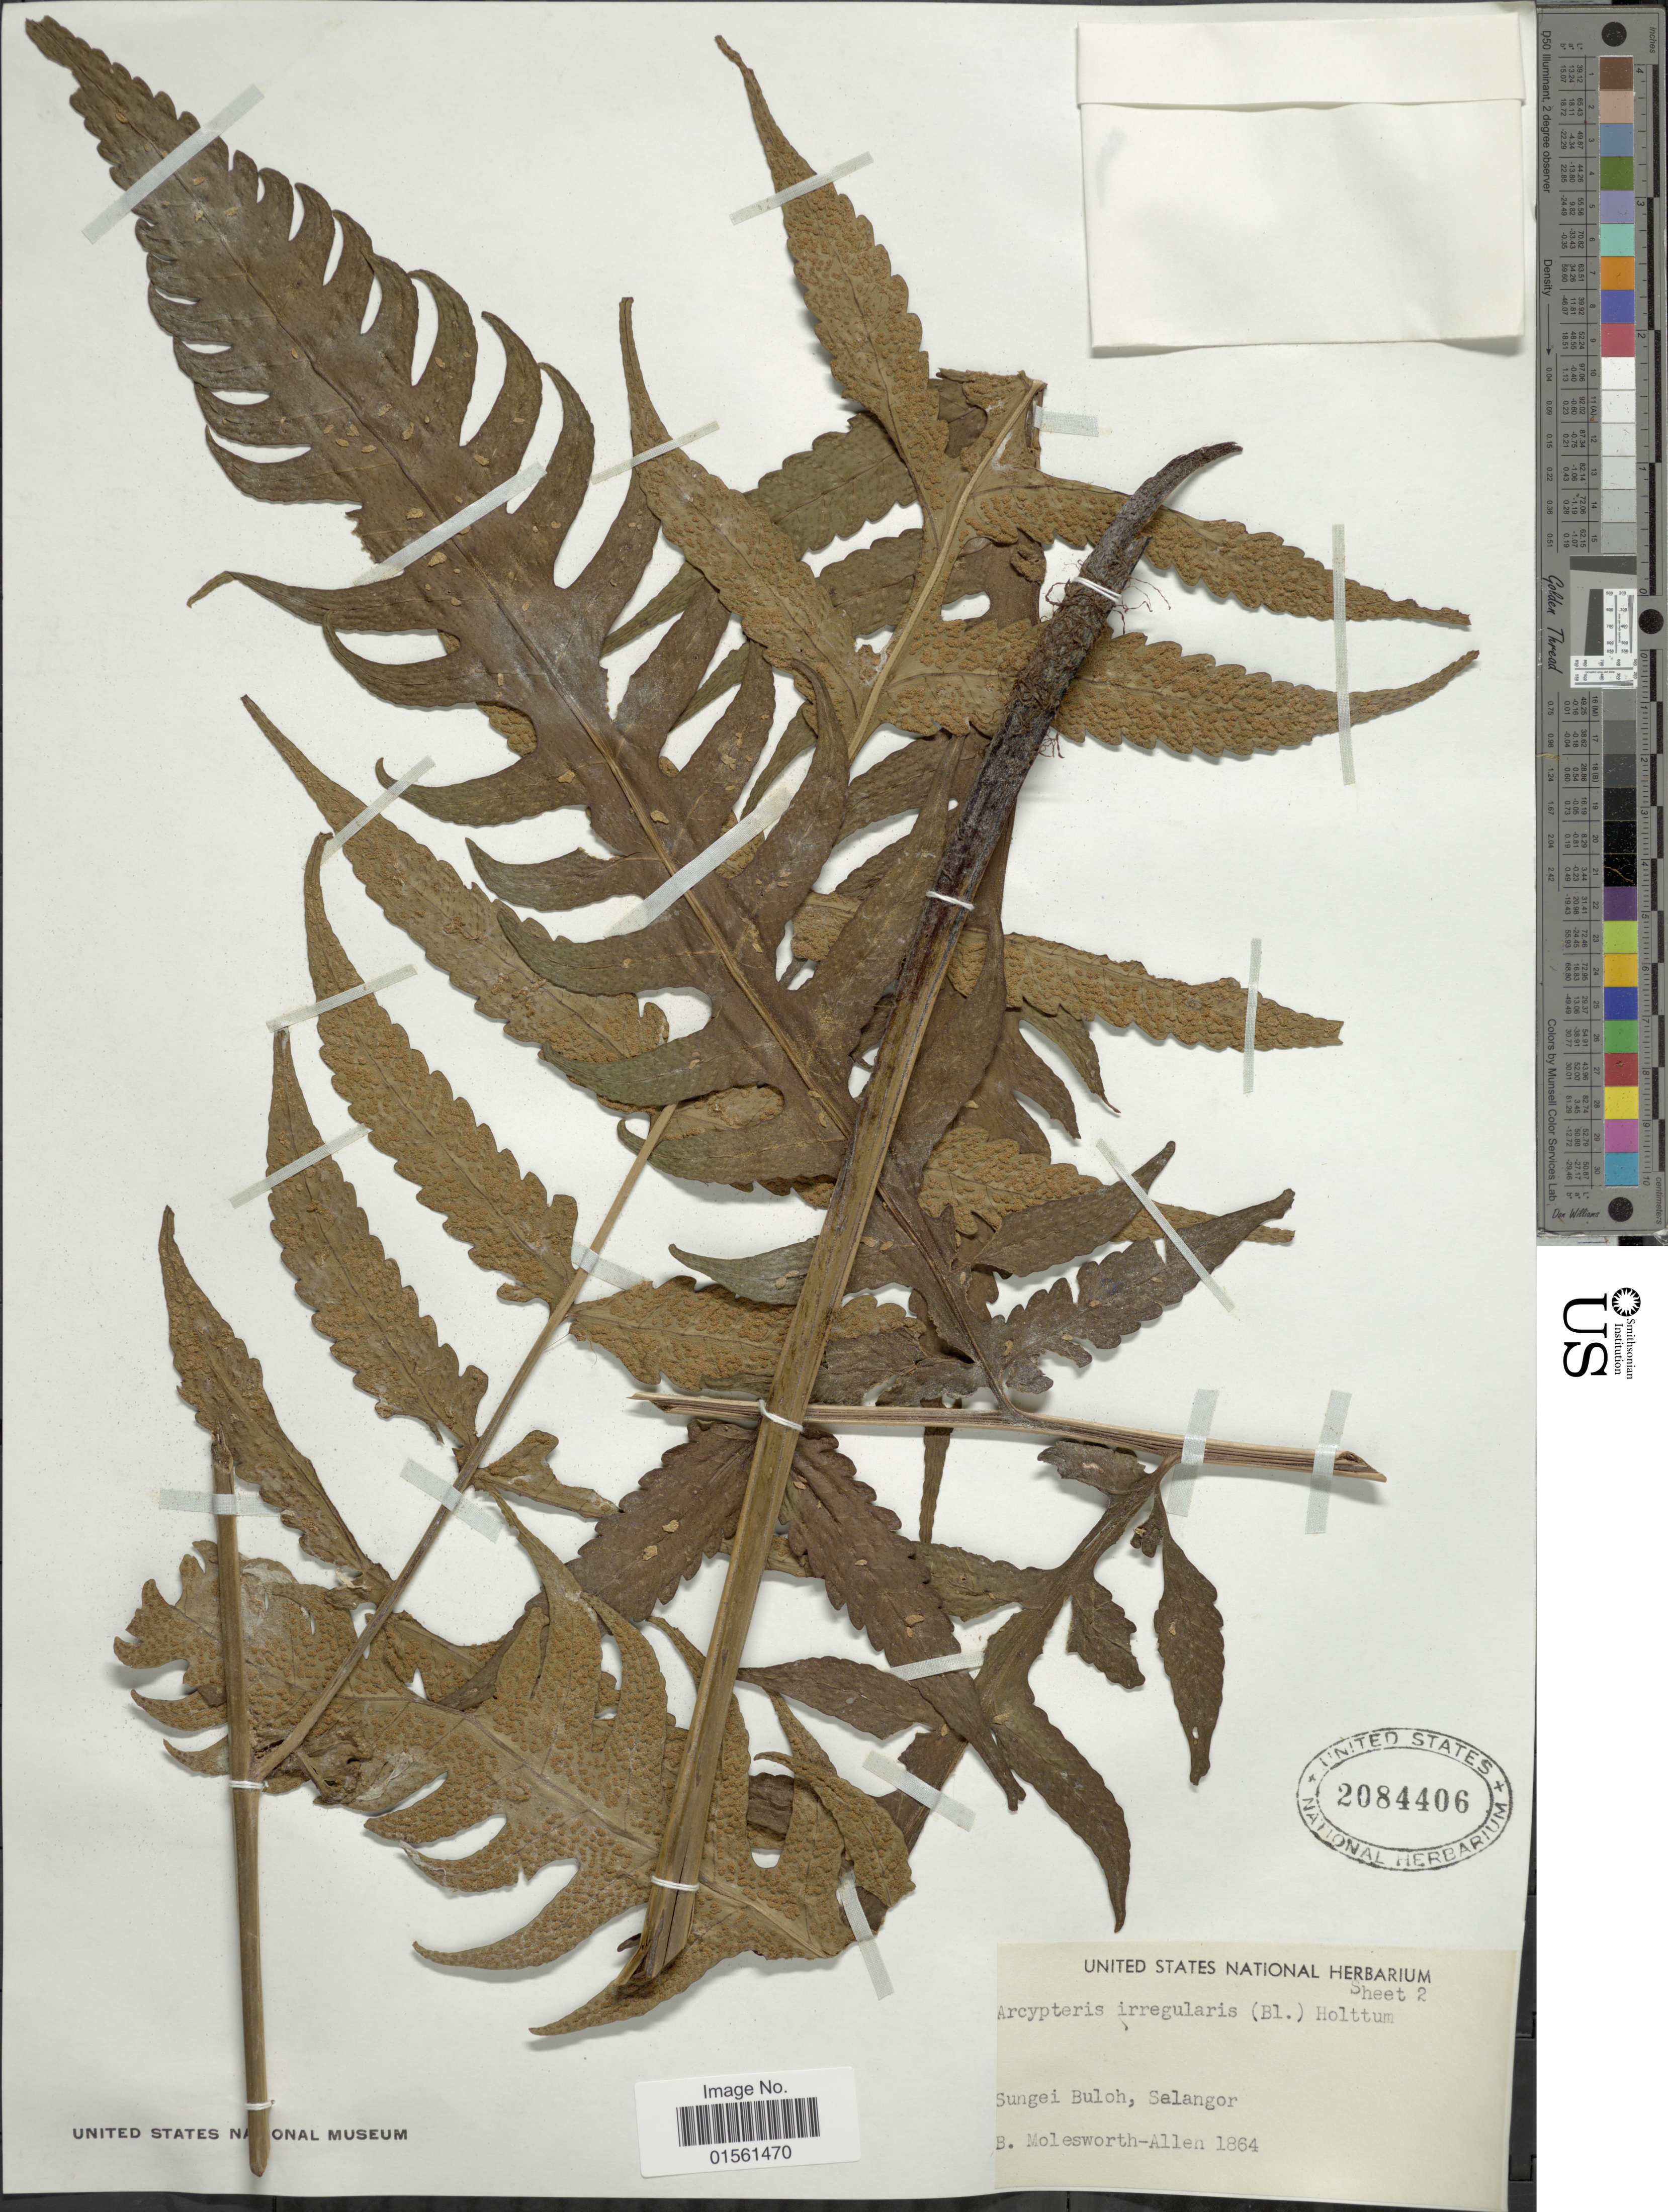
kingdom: Plantae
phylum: Tracheophyta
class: Polypodiopsida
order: Polypodiales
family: Dryopteridaceae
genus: Pleocnemia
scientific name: Pleocnemia irregularis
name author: (C. Presl) Holttum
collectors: B. E. G. Molesworth-Allen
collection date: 1864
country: Malaysia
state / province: Selangor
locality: Sungei Buloh, Selangor.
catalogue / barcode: US 2084406